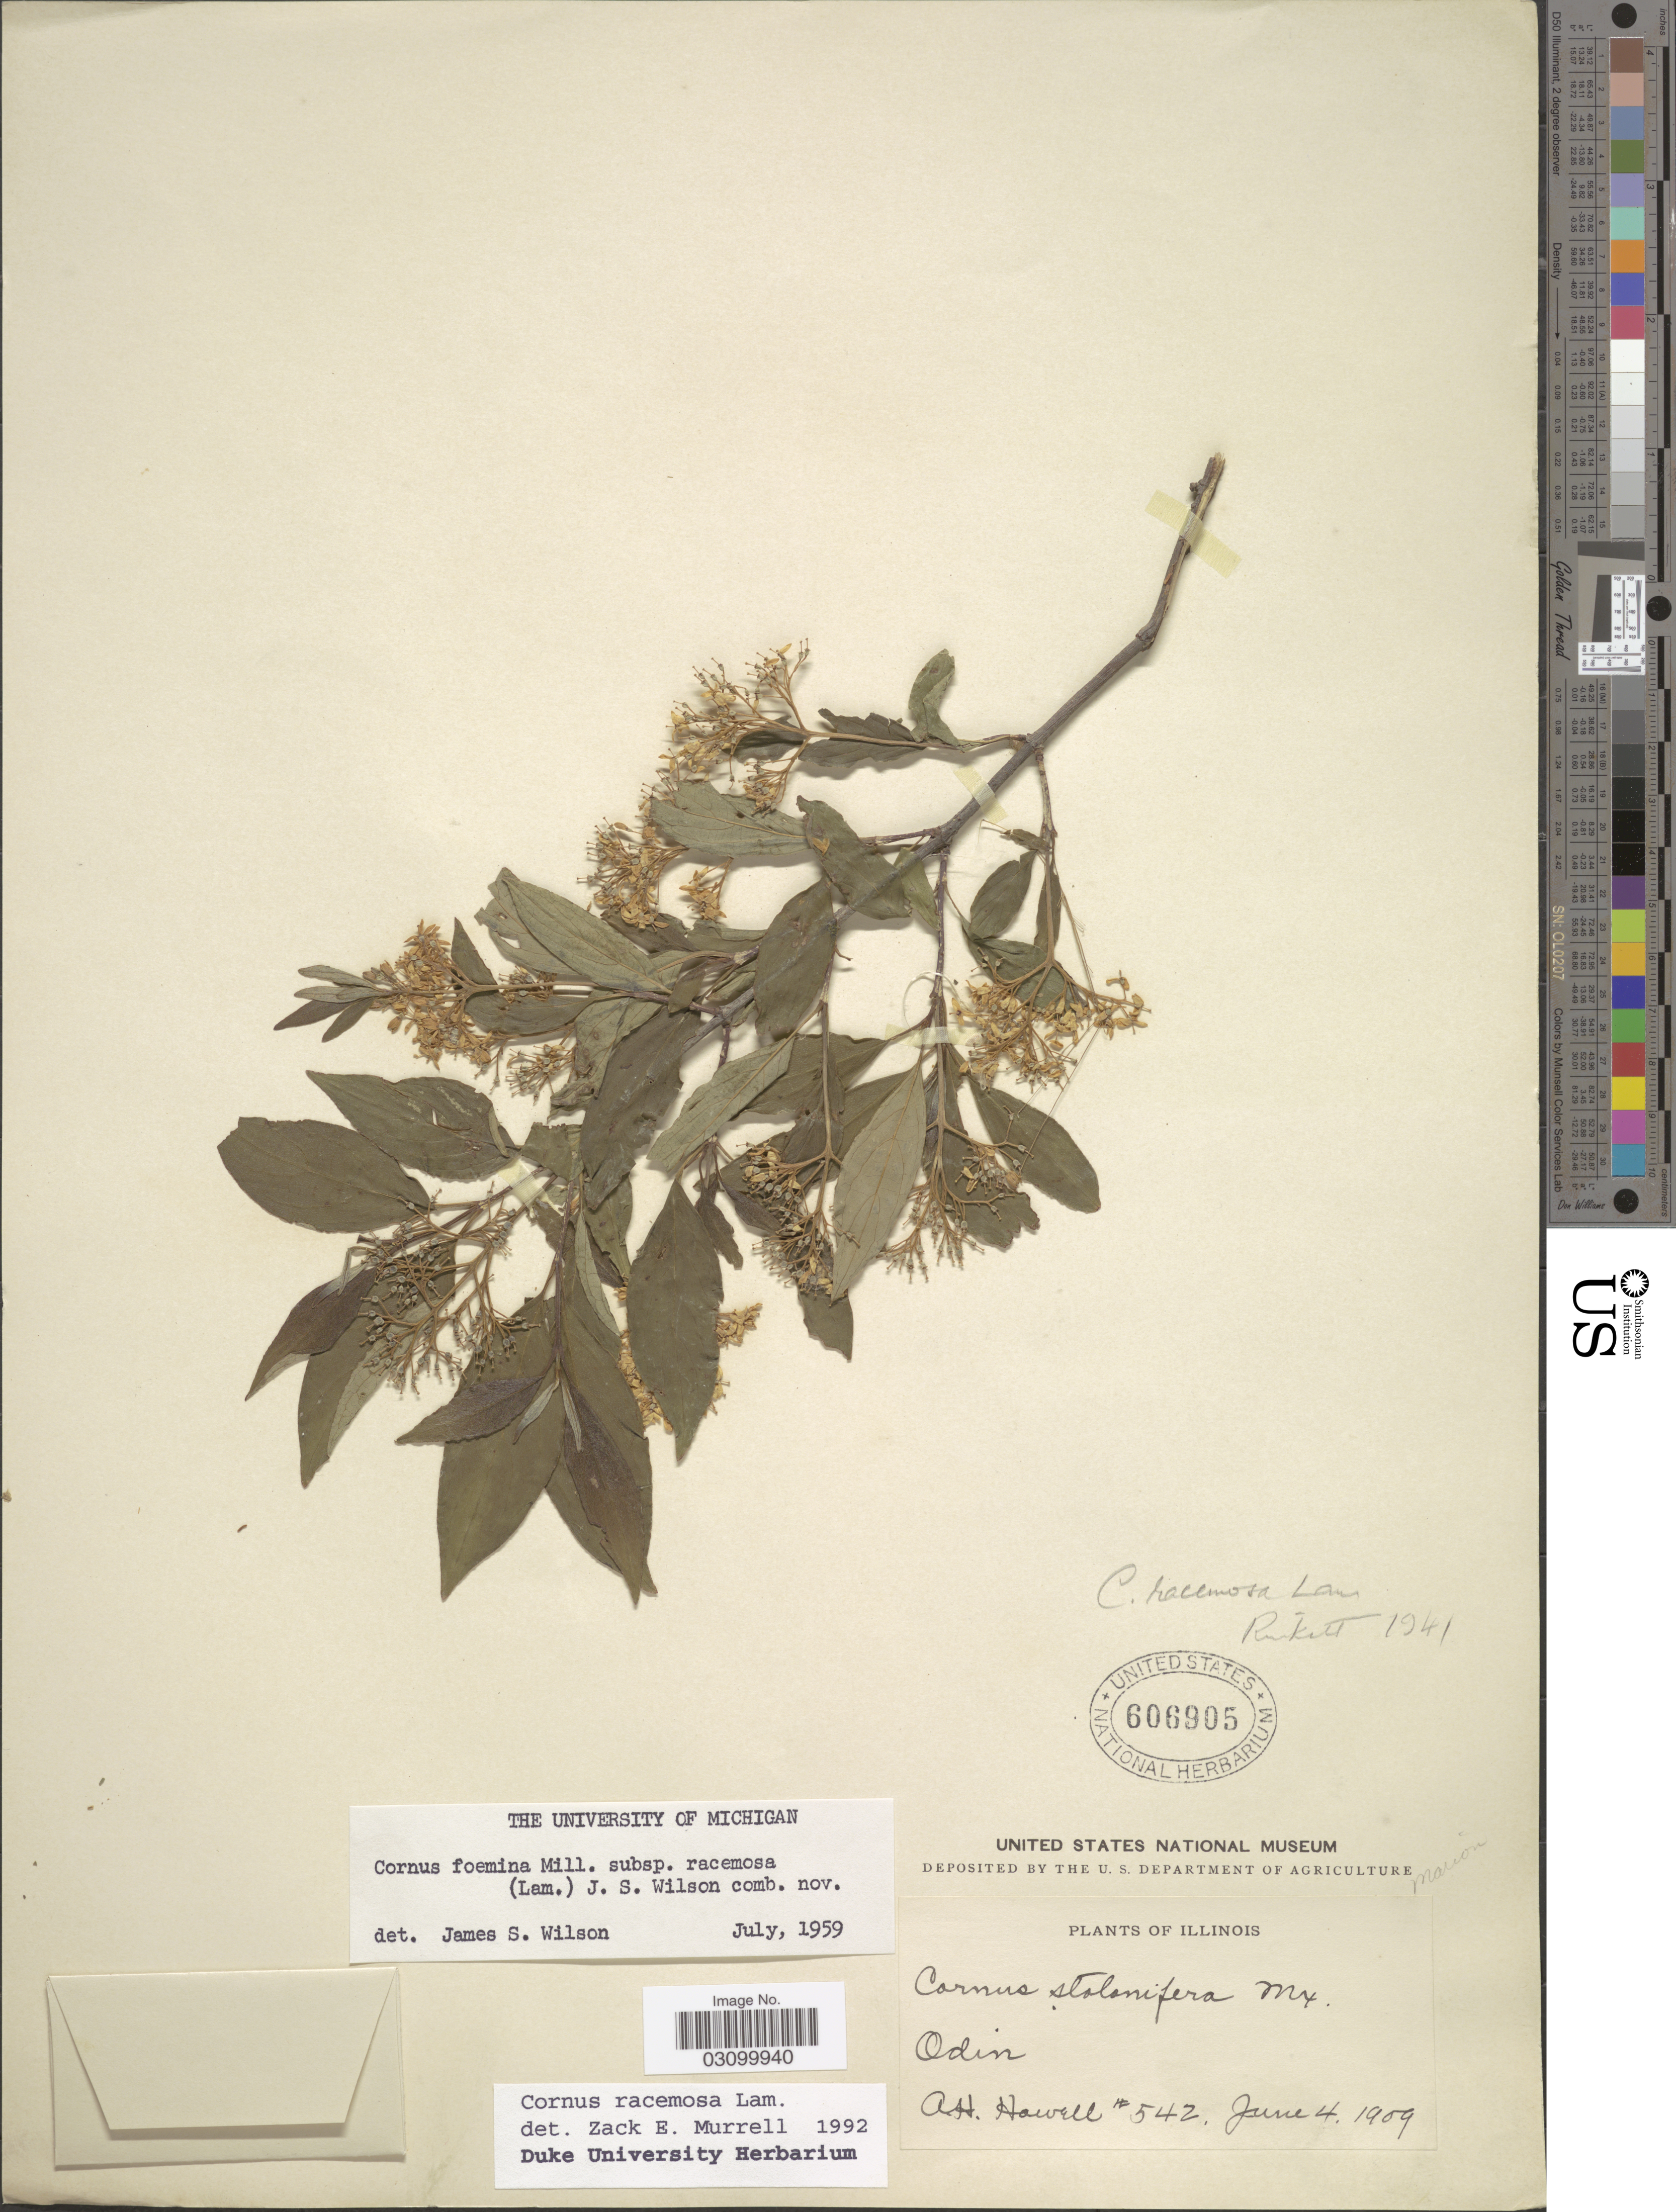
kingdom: Plantae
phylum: Tracheophyta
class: Magnoliopsida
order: Cornales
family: Cornaceae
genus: Cornus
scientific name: Cornus racemosa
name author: Lam.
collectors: A. Howell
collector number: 542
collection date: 1909-06-04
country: United States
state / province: Illinois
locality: Odin. Marion.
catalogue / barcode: US 606905